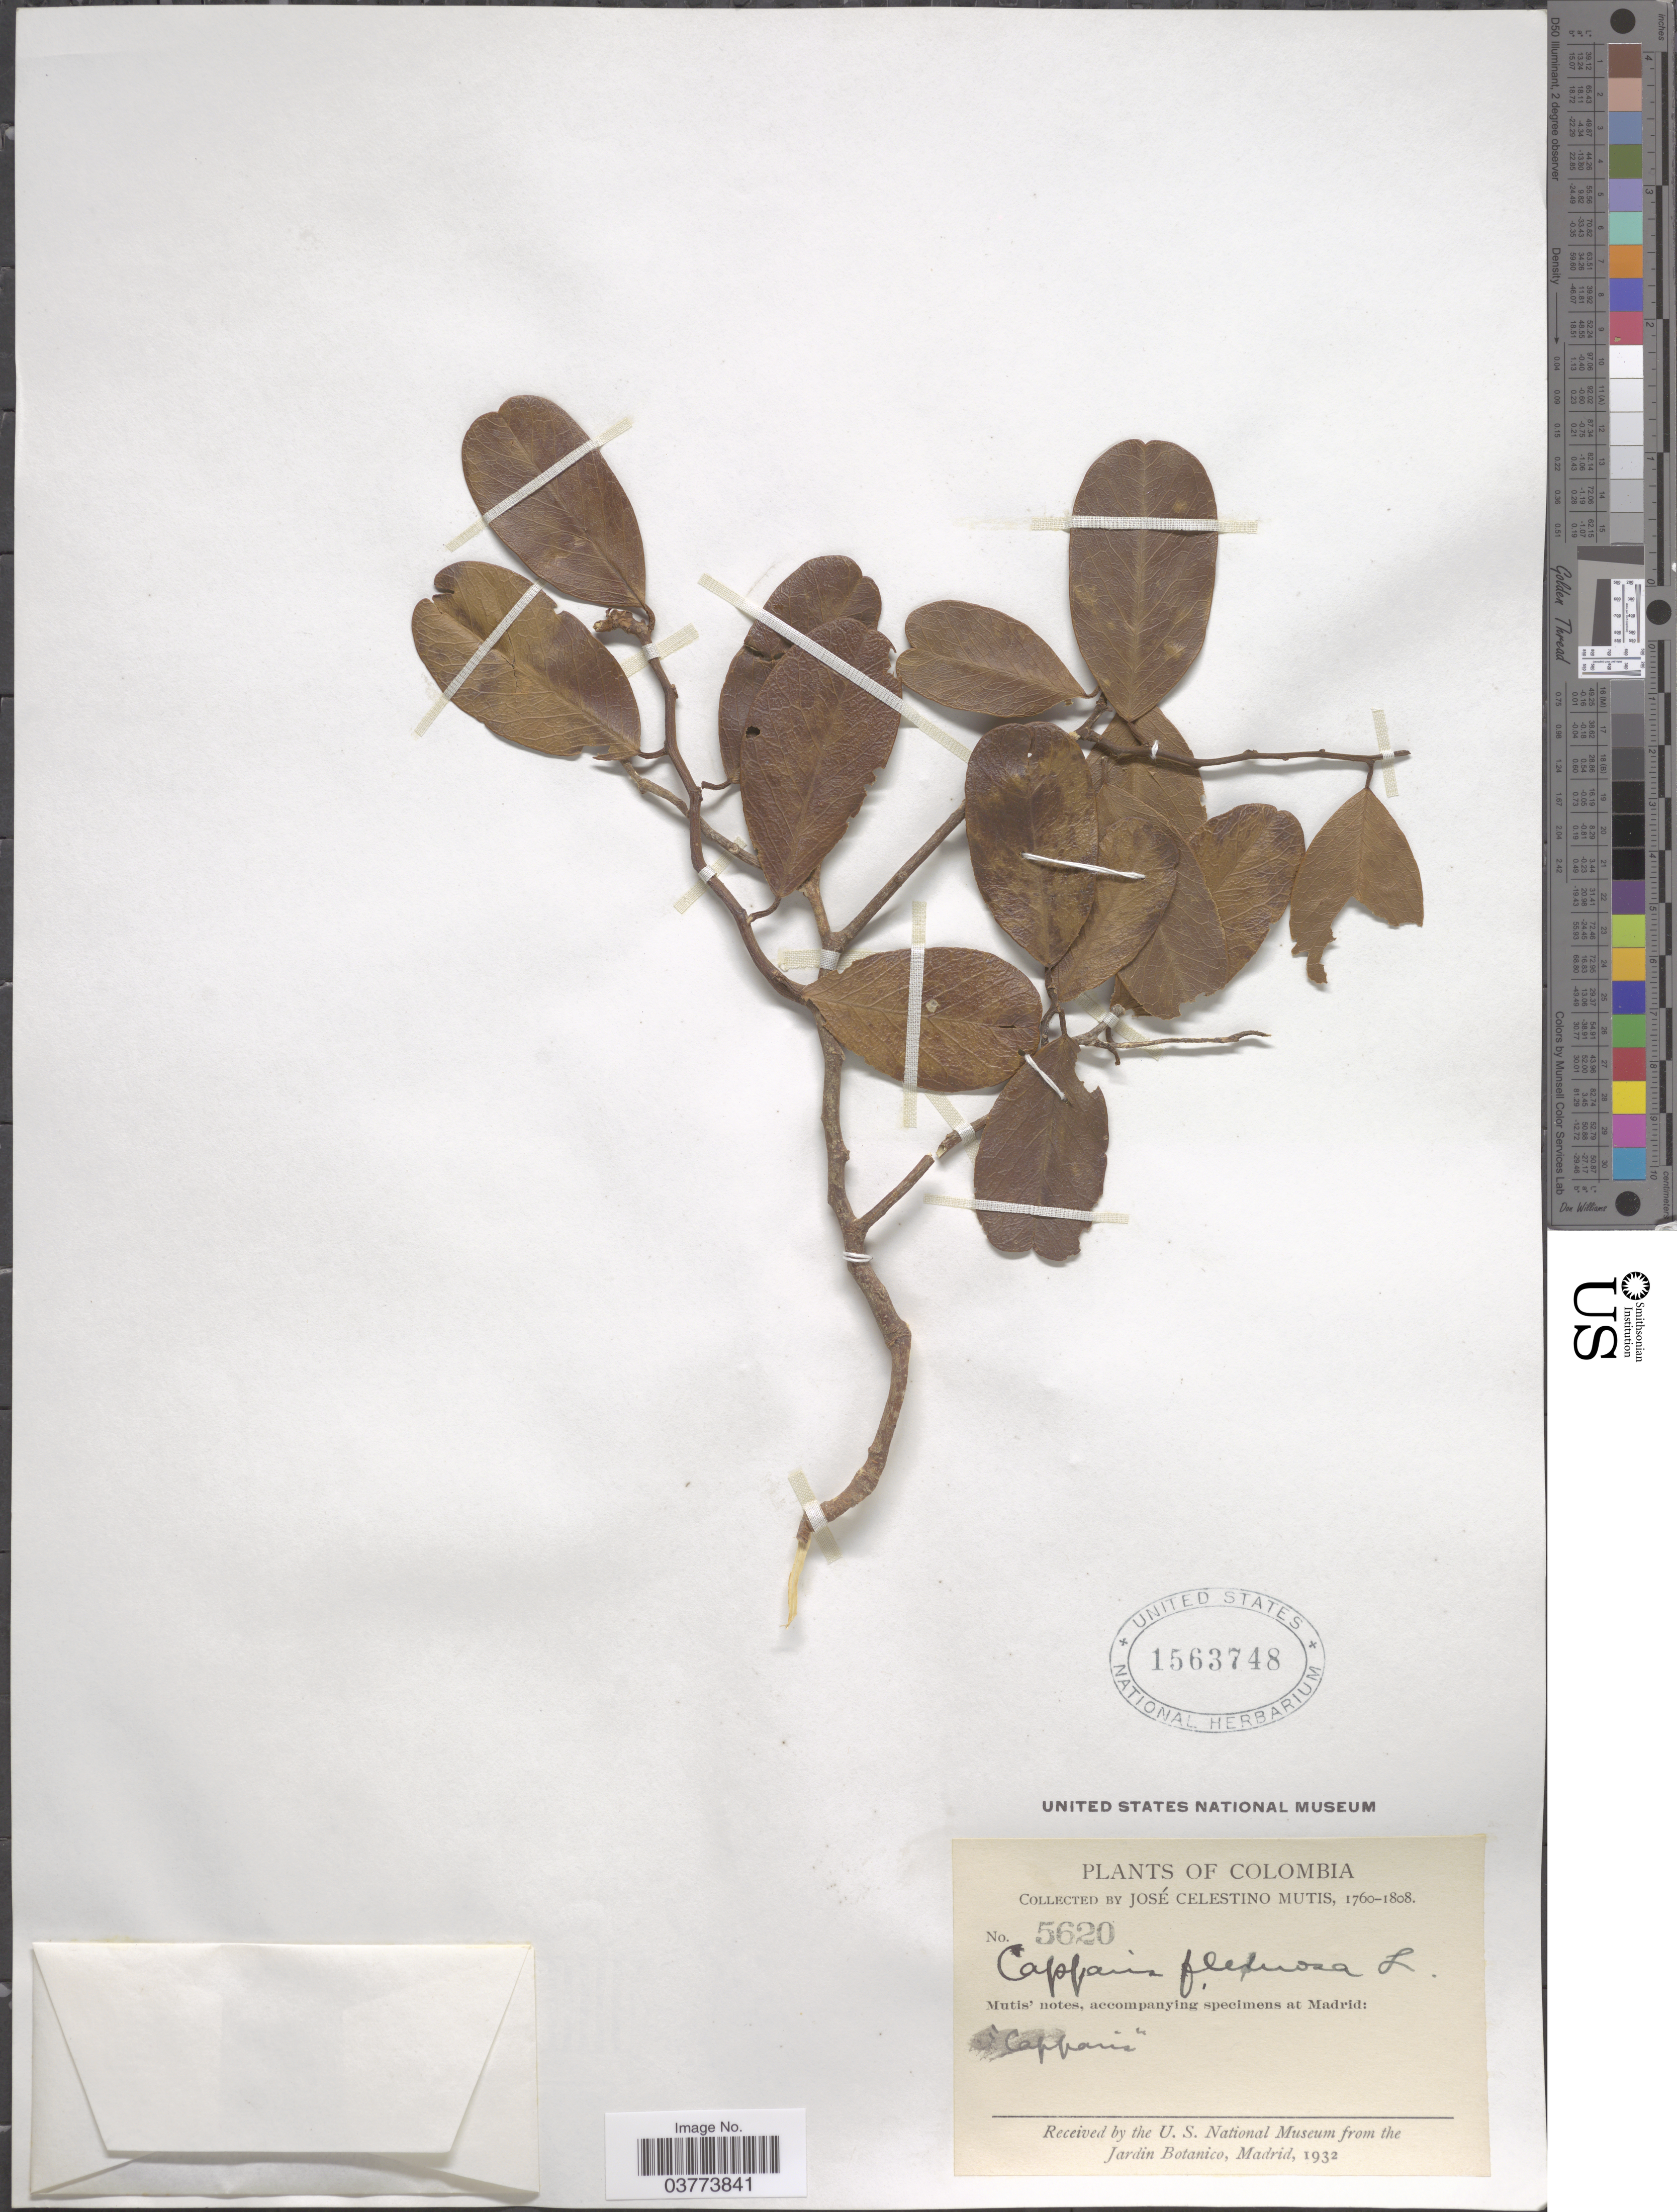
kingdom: Plantae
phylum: Tracheophyta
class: Magnoliopsida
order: Brassicales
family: Capparaceae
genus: Cynophalla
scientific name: Cynophalla flexuosa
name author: (L.) J. Presl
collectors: J. C. B. Mutis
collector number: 5620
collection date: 1760/1808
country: Colombia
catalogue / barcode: US 1563748